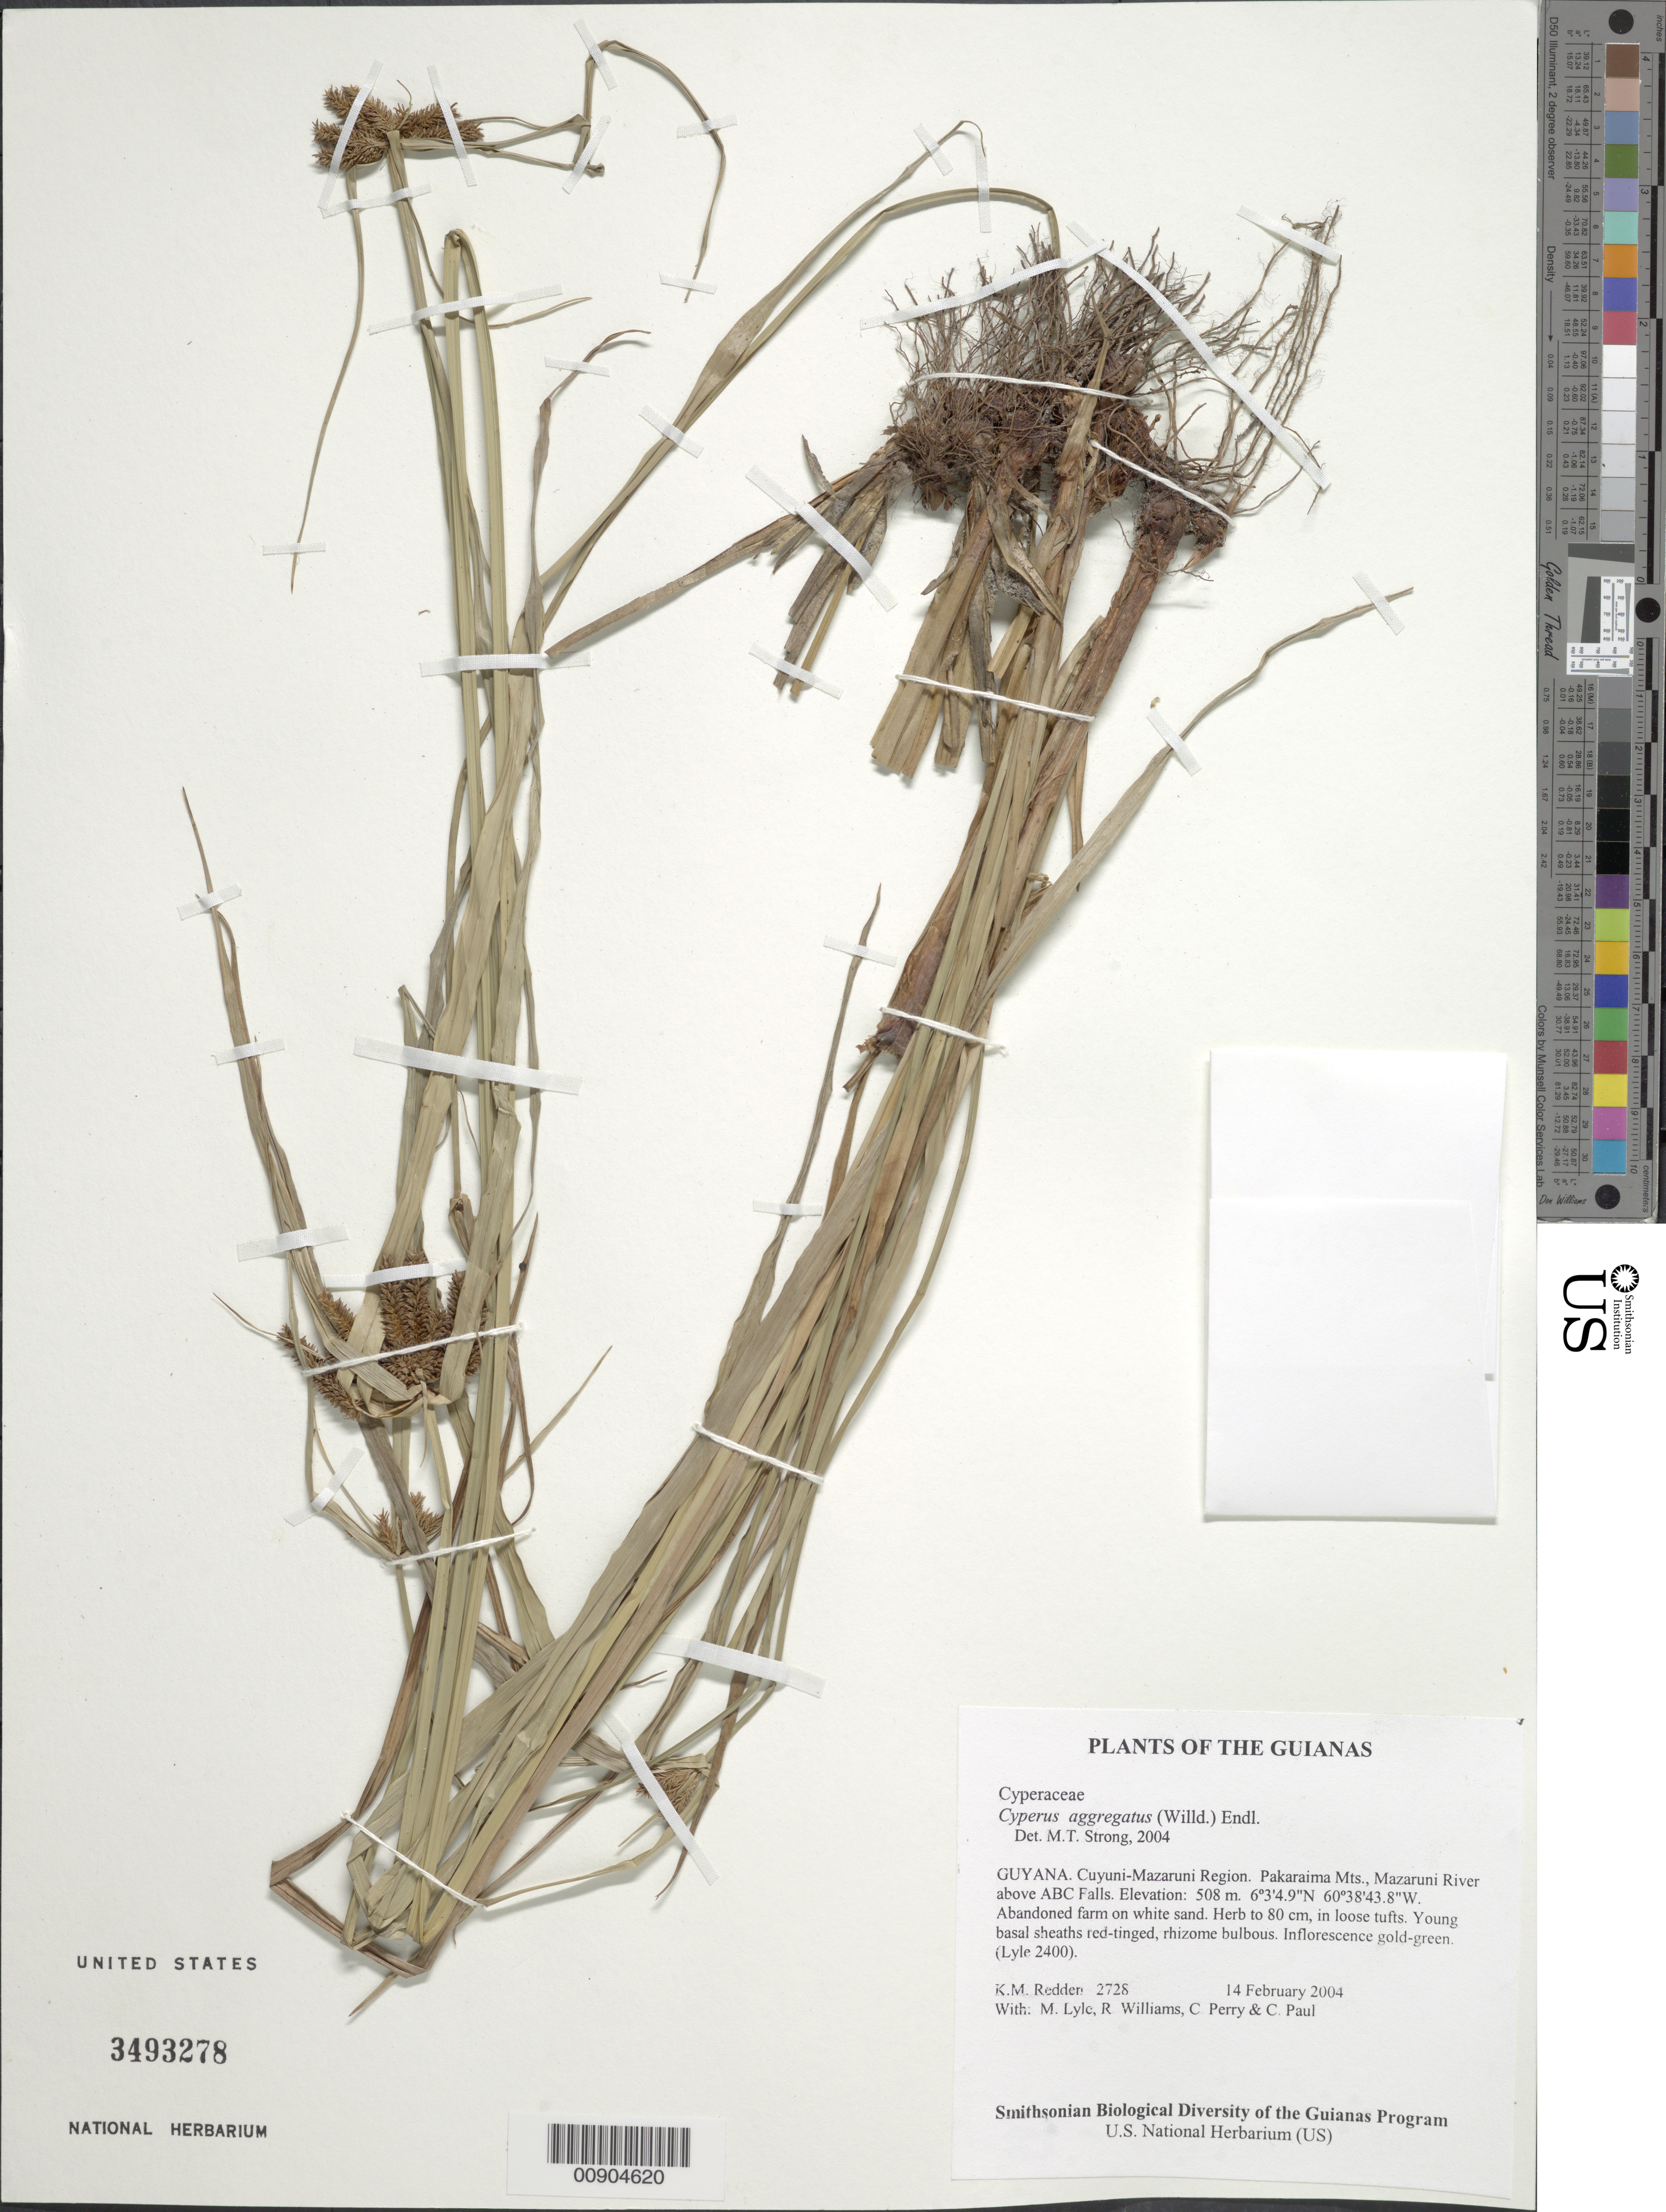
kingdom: Plantae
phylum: Tracheophyta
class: Liliopsida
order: Poales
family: Cyperaceae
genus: Cyperus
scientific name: Cyperus aggregatus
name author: (Willd.) Endl.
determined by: Strong, M. T., (US), Smithsonian Institution - National Museum of Natural History (UNITED STATES)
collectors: K. M. Redden, M. Lyle, R. Williams, C. Perry & C. Paul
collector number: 2728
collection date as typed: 14 February 2004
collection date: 2004-02-14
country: Guyana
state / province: Cuyuni-Mazaruni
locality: Pakaraima Mts., Mazaruni River above ABC Falls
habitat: Abandoned farm on white sand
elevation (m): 508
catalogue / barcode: US 3493278